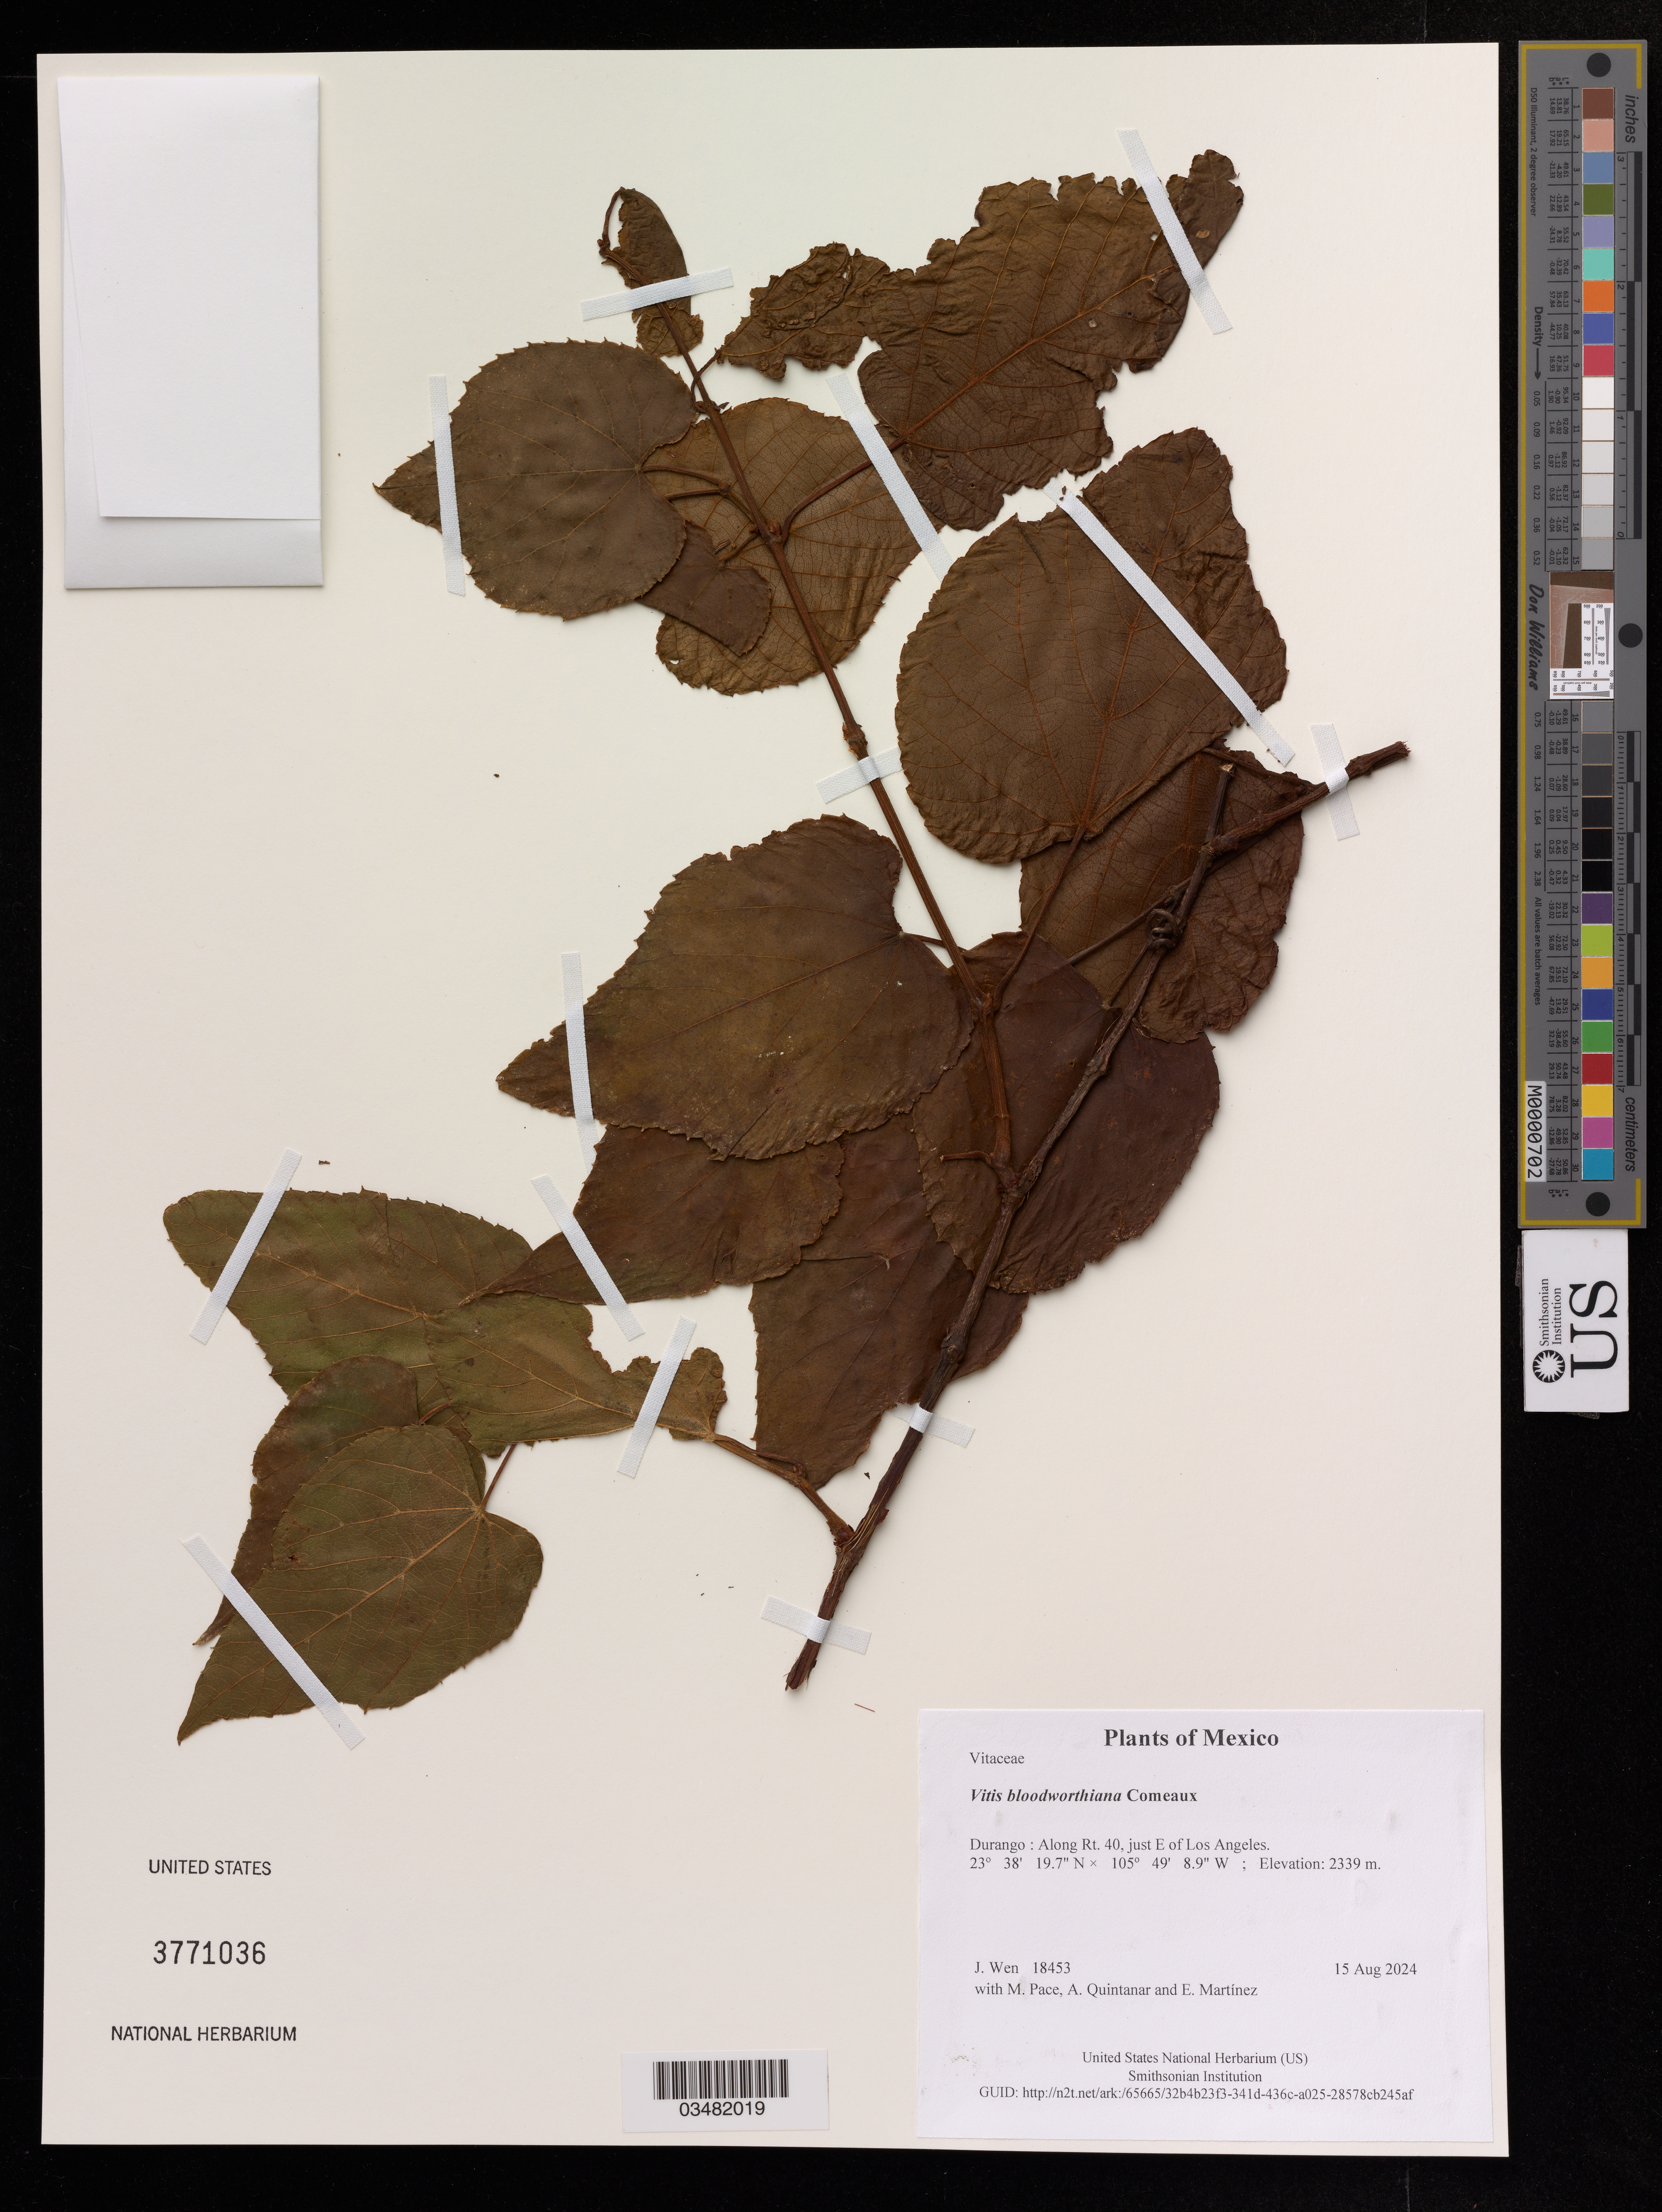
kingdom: Plantae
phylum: Tracheophyta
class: Magnoliopsida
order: Vitales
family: Vitaceae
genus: Vitis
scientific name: Vitis bloodworthiana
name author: Comeaux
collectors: J. Wen, M. Pace, A. Quintanar & E. Martinez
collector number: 18453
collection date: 2024-08-15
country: Mexico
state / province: Durango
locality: Along Rt. 40, just E of Los Angeles.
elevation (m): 2339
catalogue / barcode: US 3771036